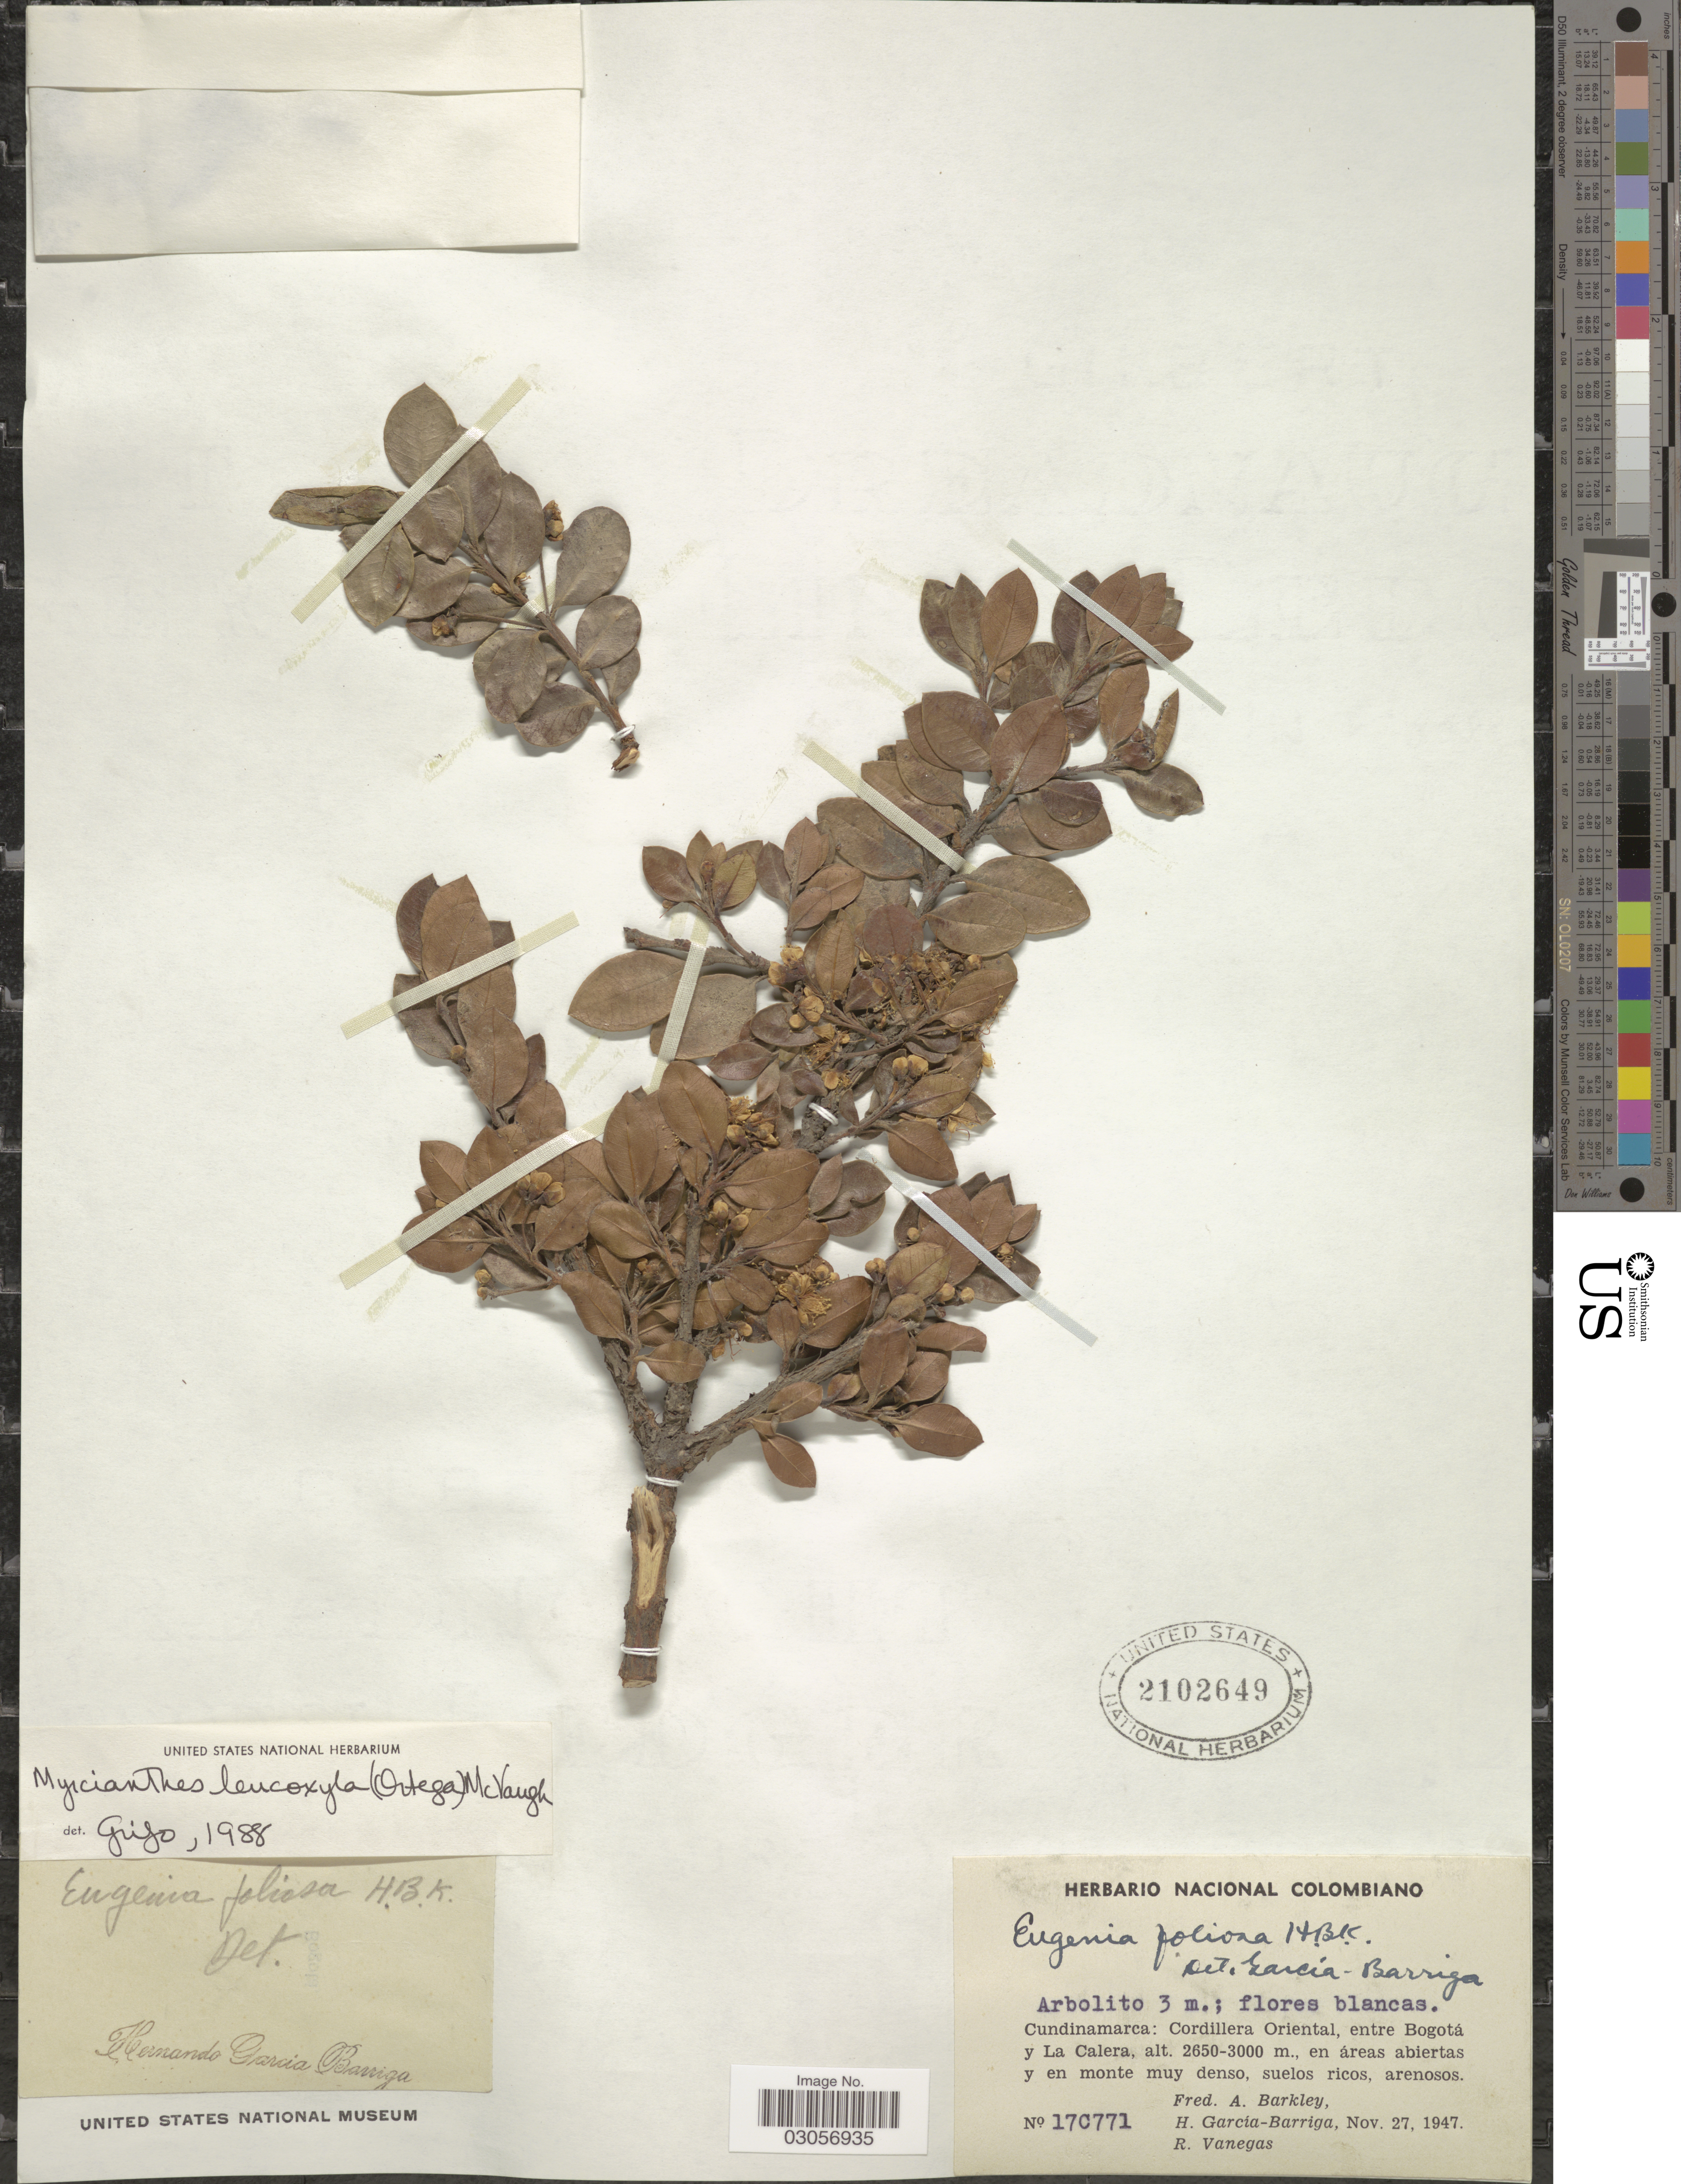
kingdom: Plantae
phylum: Tracheophyta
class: Magnoliopsida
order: Myrtales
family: Myrtaceae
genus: Myrcianthes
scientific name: Myrcianthes leucoxyla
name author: (Ortega) McVaugh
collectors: F. A. Barkley, H. García Barriga & R. Vanegas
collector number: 17C771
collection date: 1947-11-27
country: Colombia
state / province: Cundinamarca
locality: Cordillrea Oriental, entre Bogotá y La Calera.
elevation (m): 2650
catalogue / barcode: US 2102649